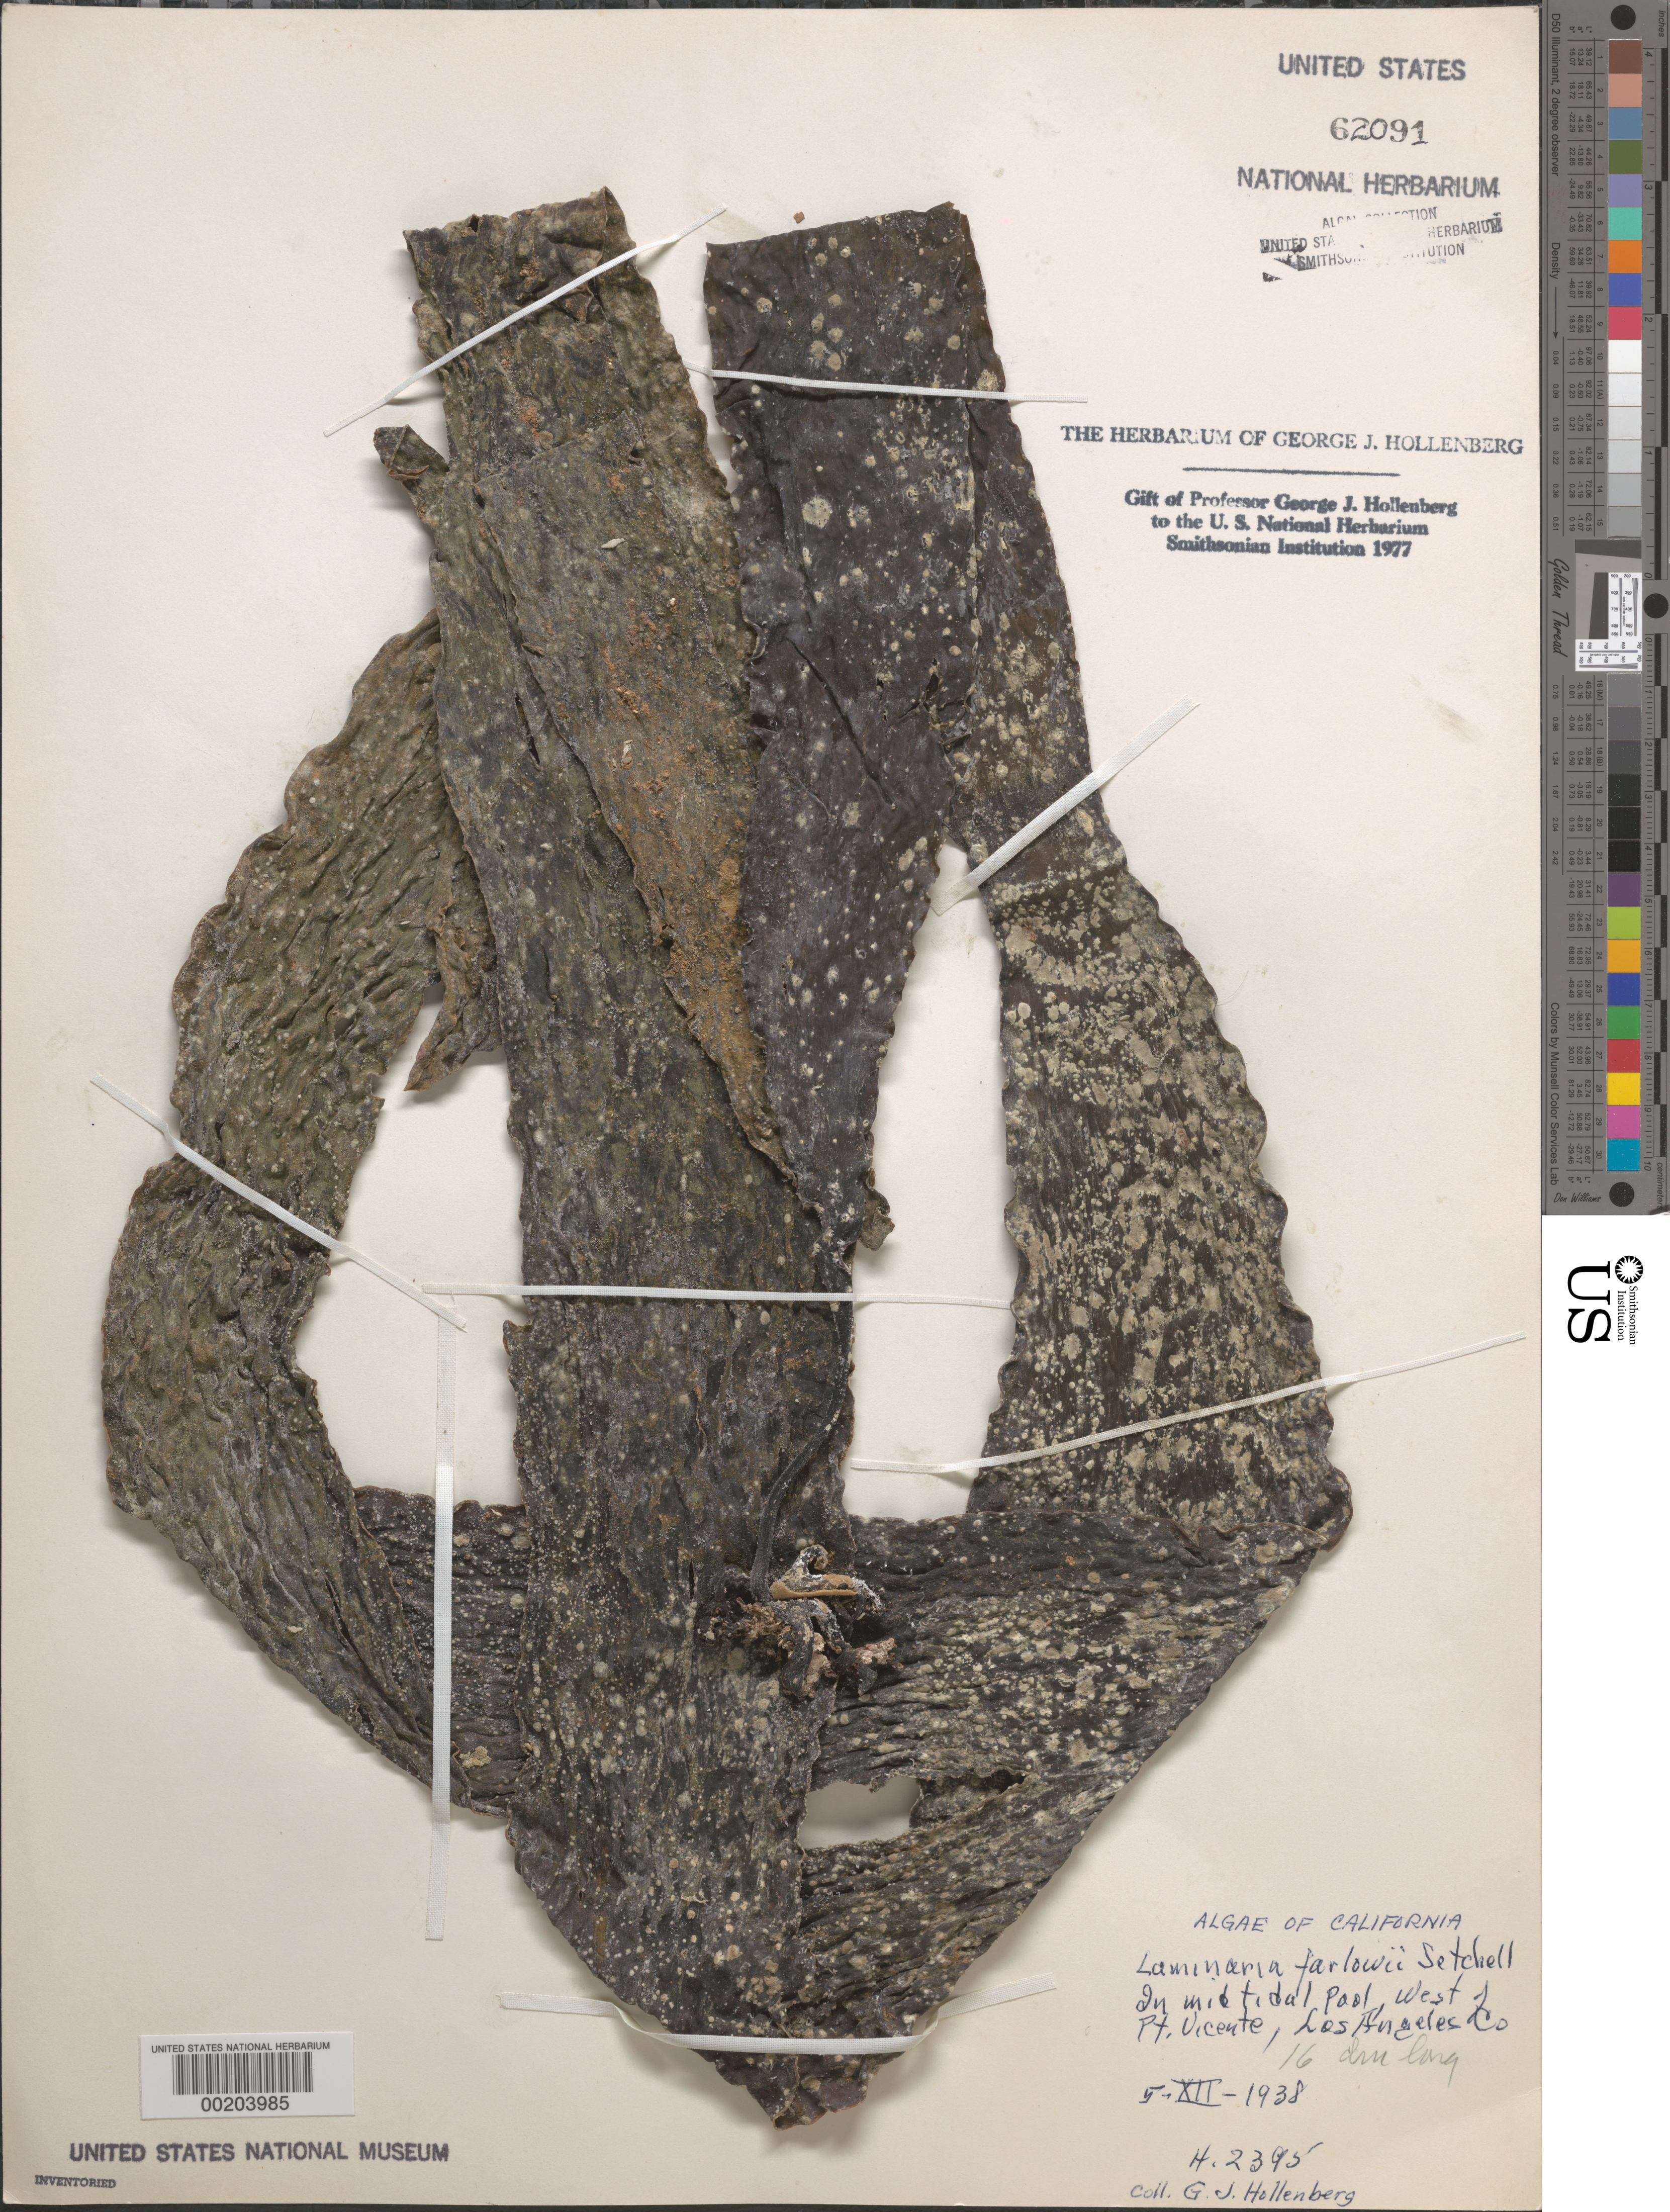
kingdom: Chromista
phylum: Ochrophyta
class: Phaeophyceae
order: Laminariales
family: Laminariaceae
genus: Laminaria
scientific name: Laminaria farlowii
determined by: Hollenberg, George J.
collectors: G. Hollenberg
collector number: GJH 2395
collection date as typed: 05 Dec 1938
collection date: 1938-12-05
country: United States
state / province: California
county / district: Los Angeles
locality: West of Point Vicente, south of Redondo Beach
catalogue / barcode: US 62091